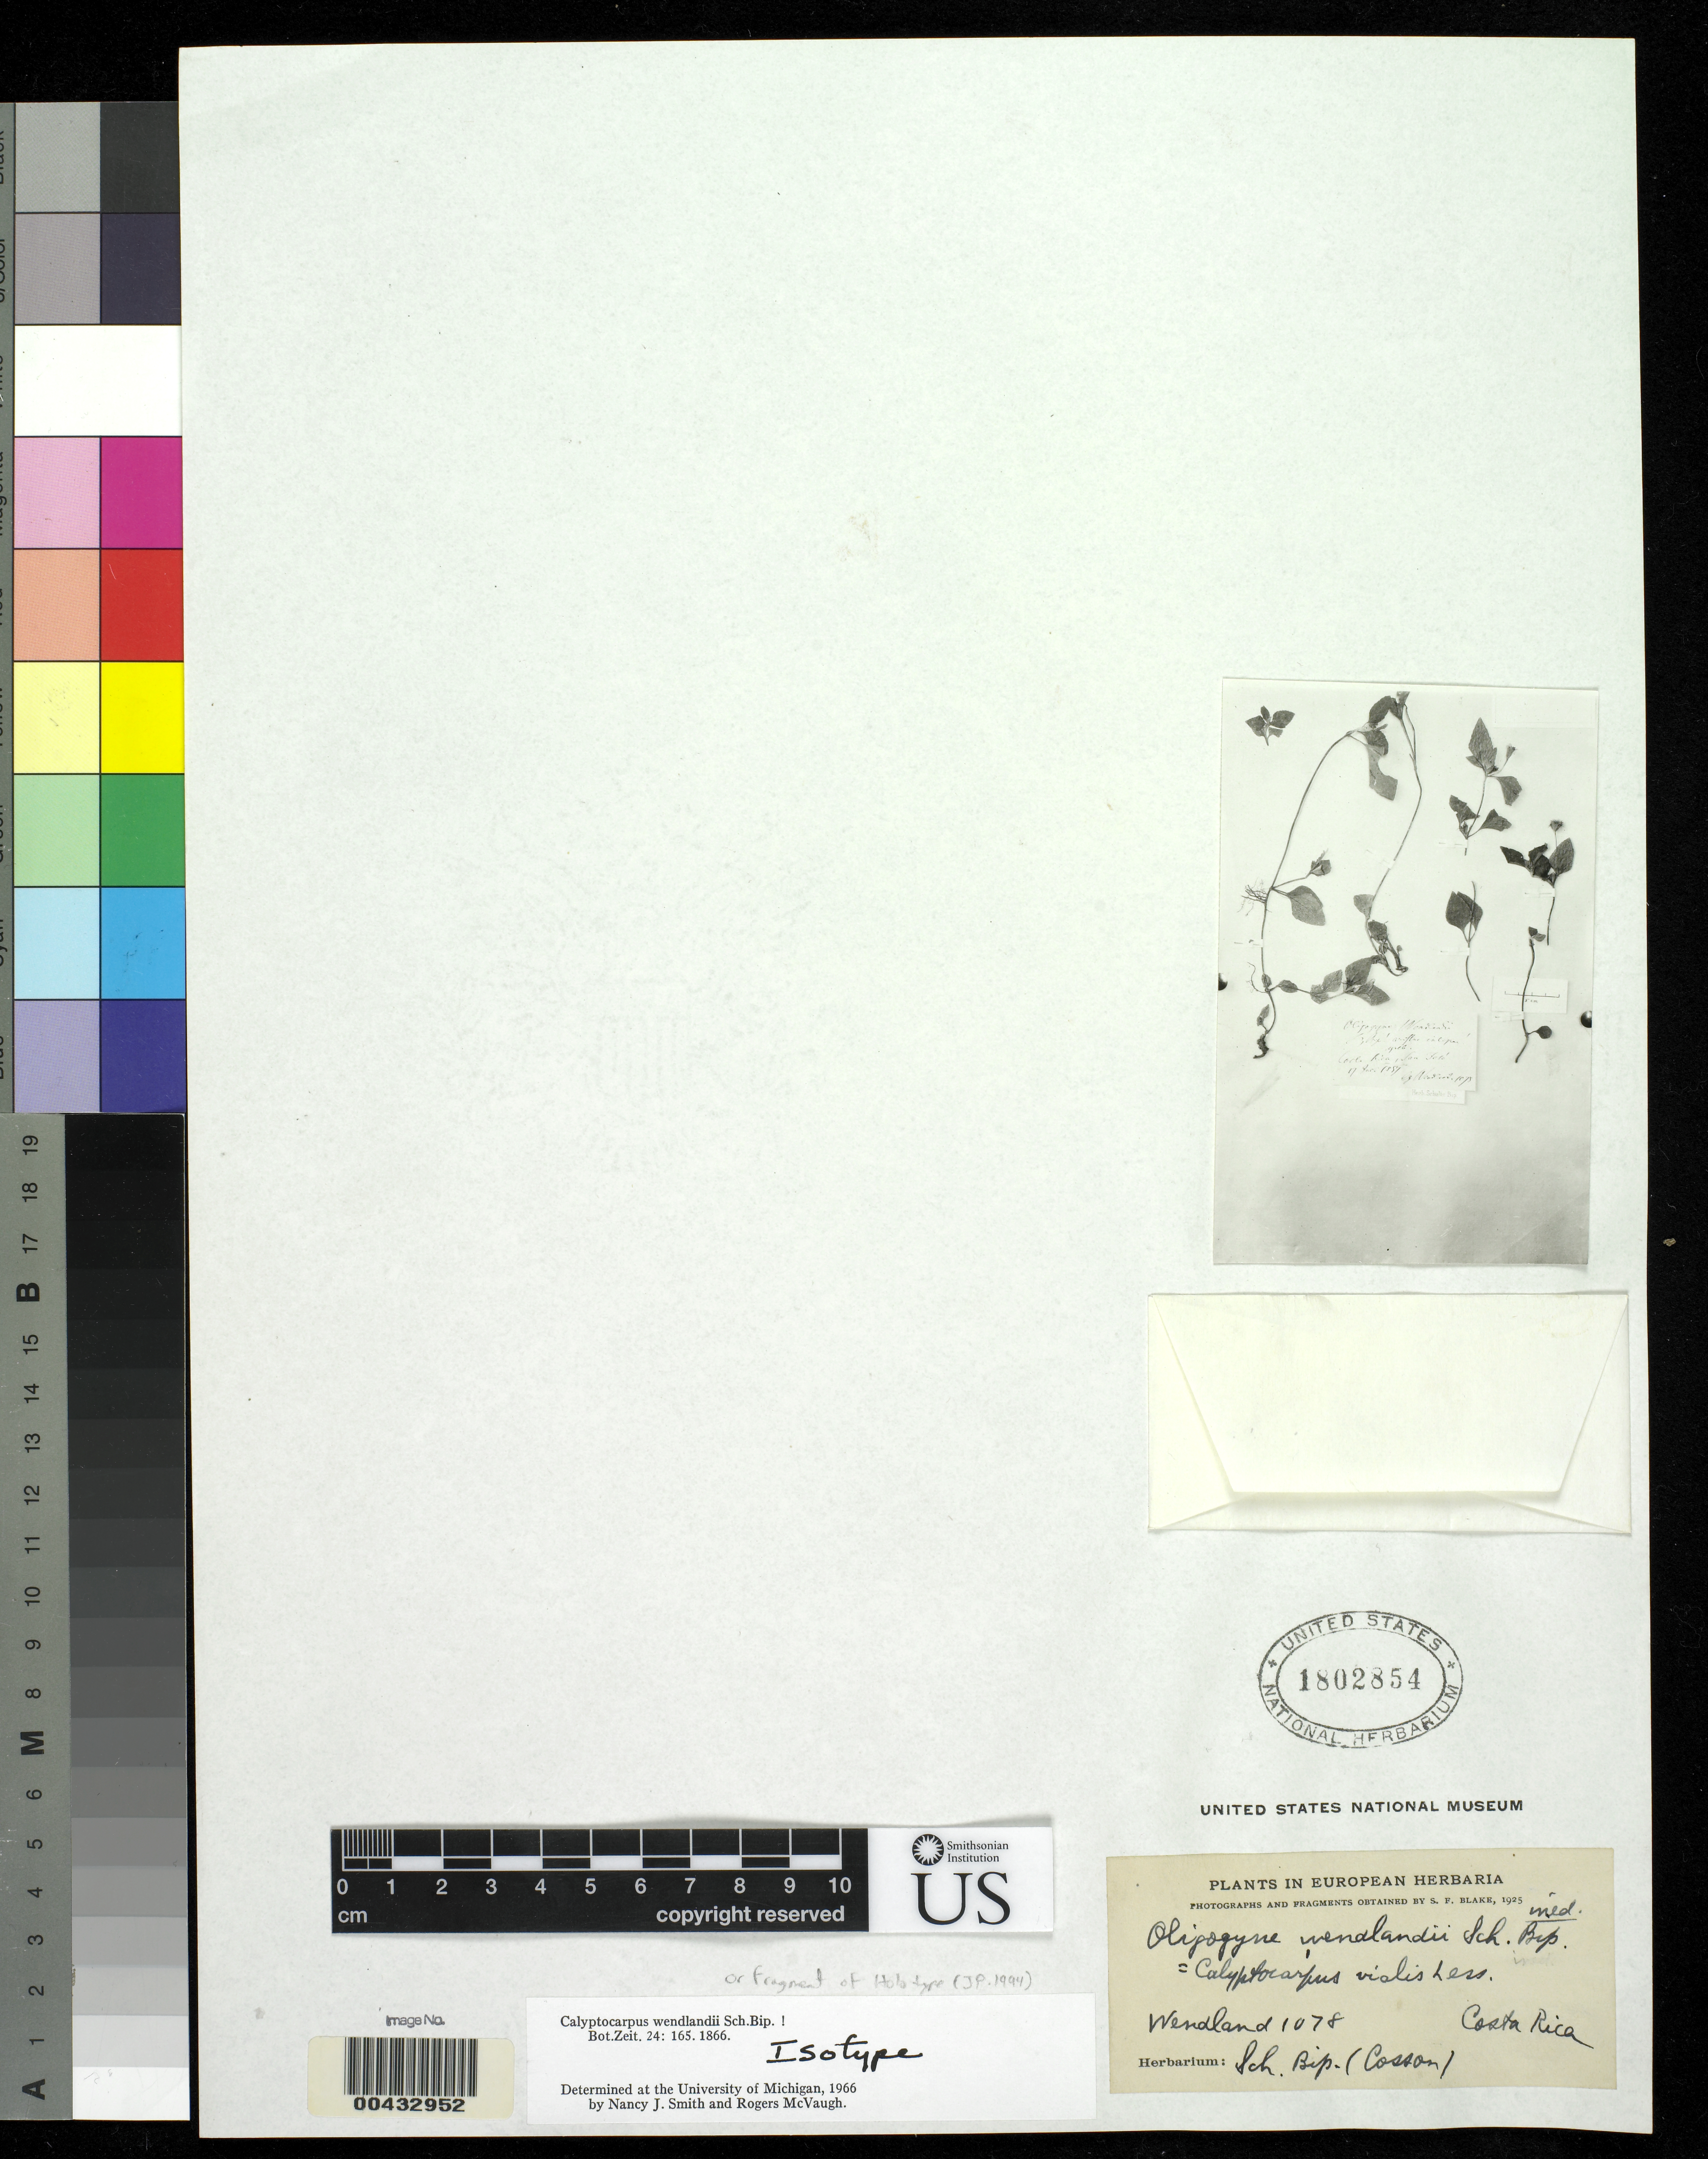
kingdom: Plantae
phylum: Tracheophyta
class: Magnoliopsida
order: Asterales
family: Asteraceae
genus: Calyptocarpus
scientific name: Calyptocarpus wendlandii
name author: Sch. Bip.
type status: Type Fragment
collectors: H. A. Wendland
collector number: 1078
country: Costa Rica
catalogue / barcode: US 1802854